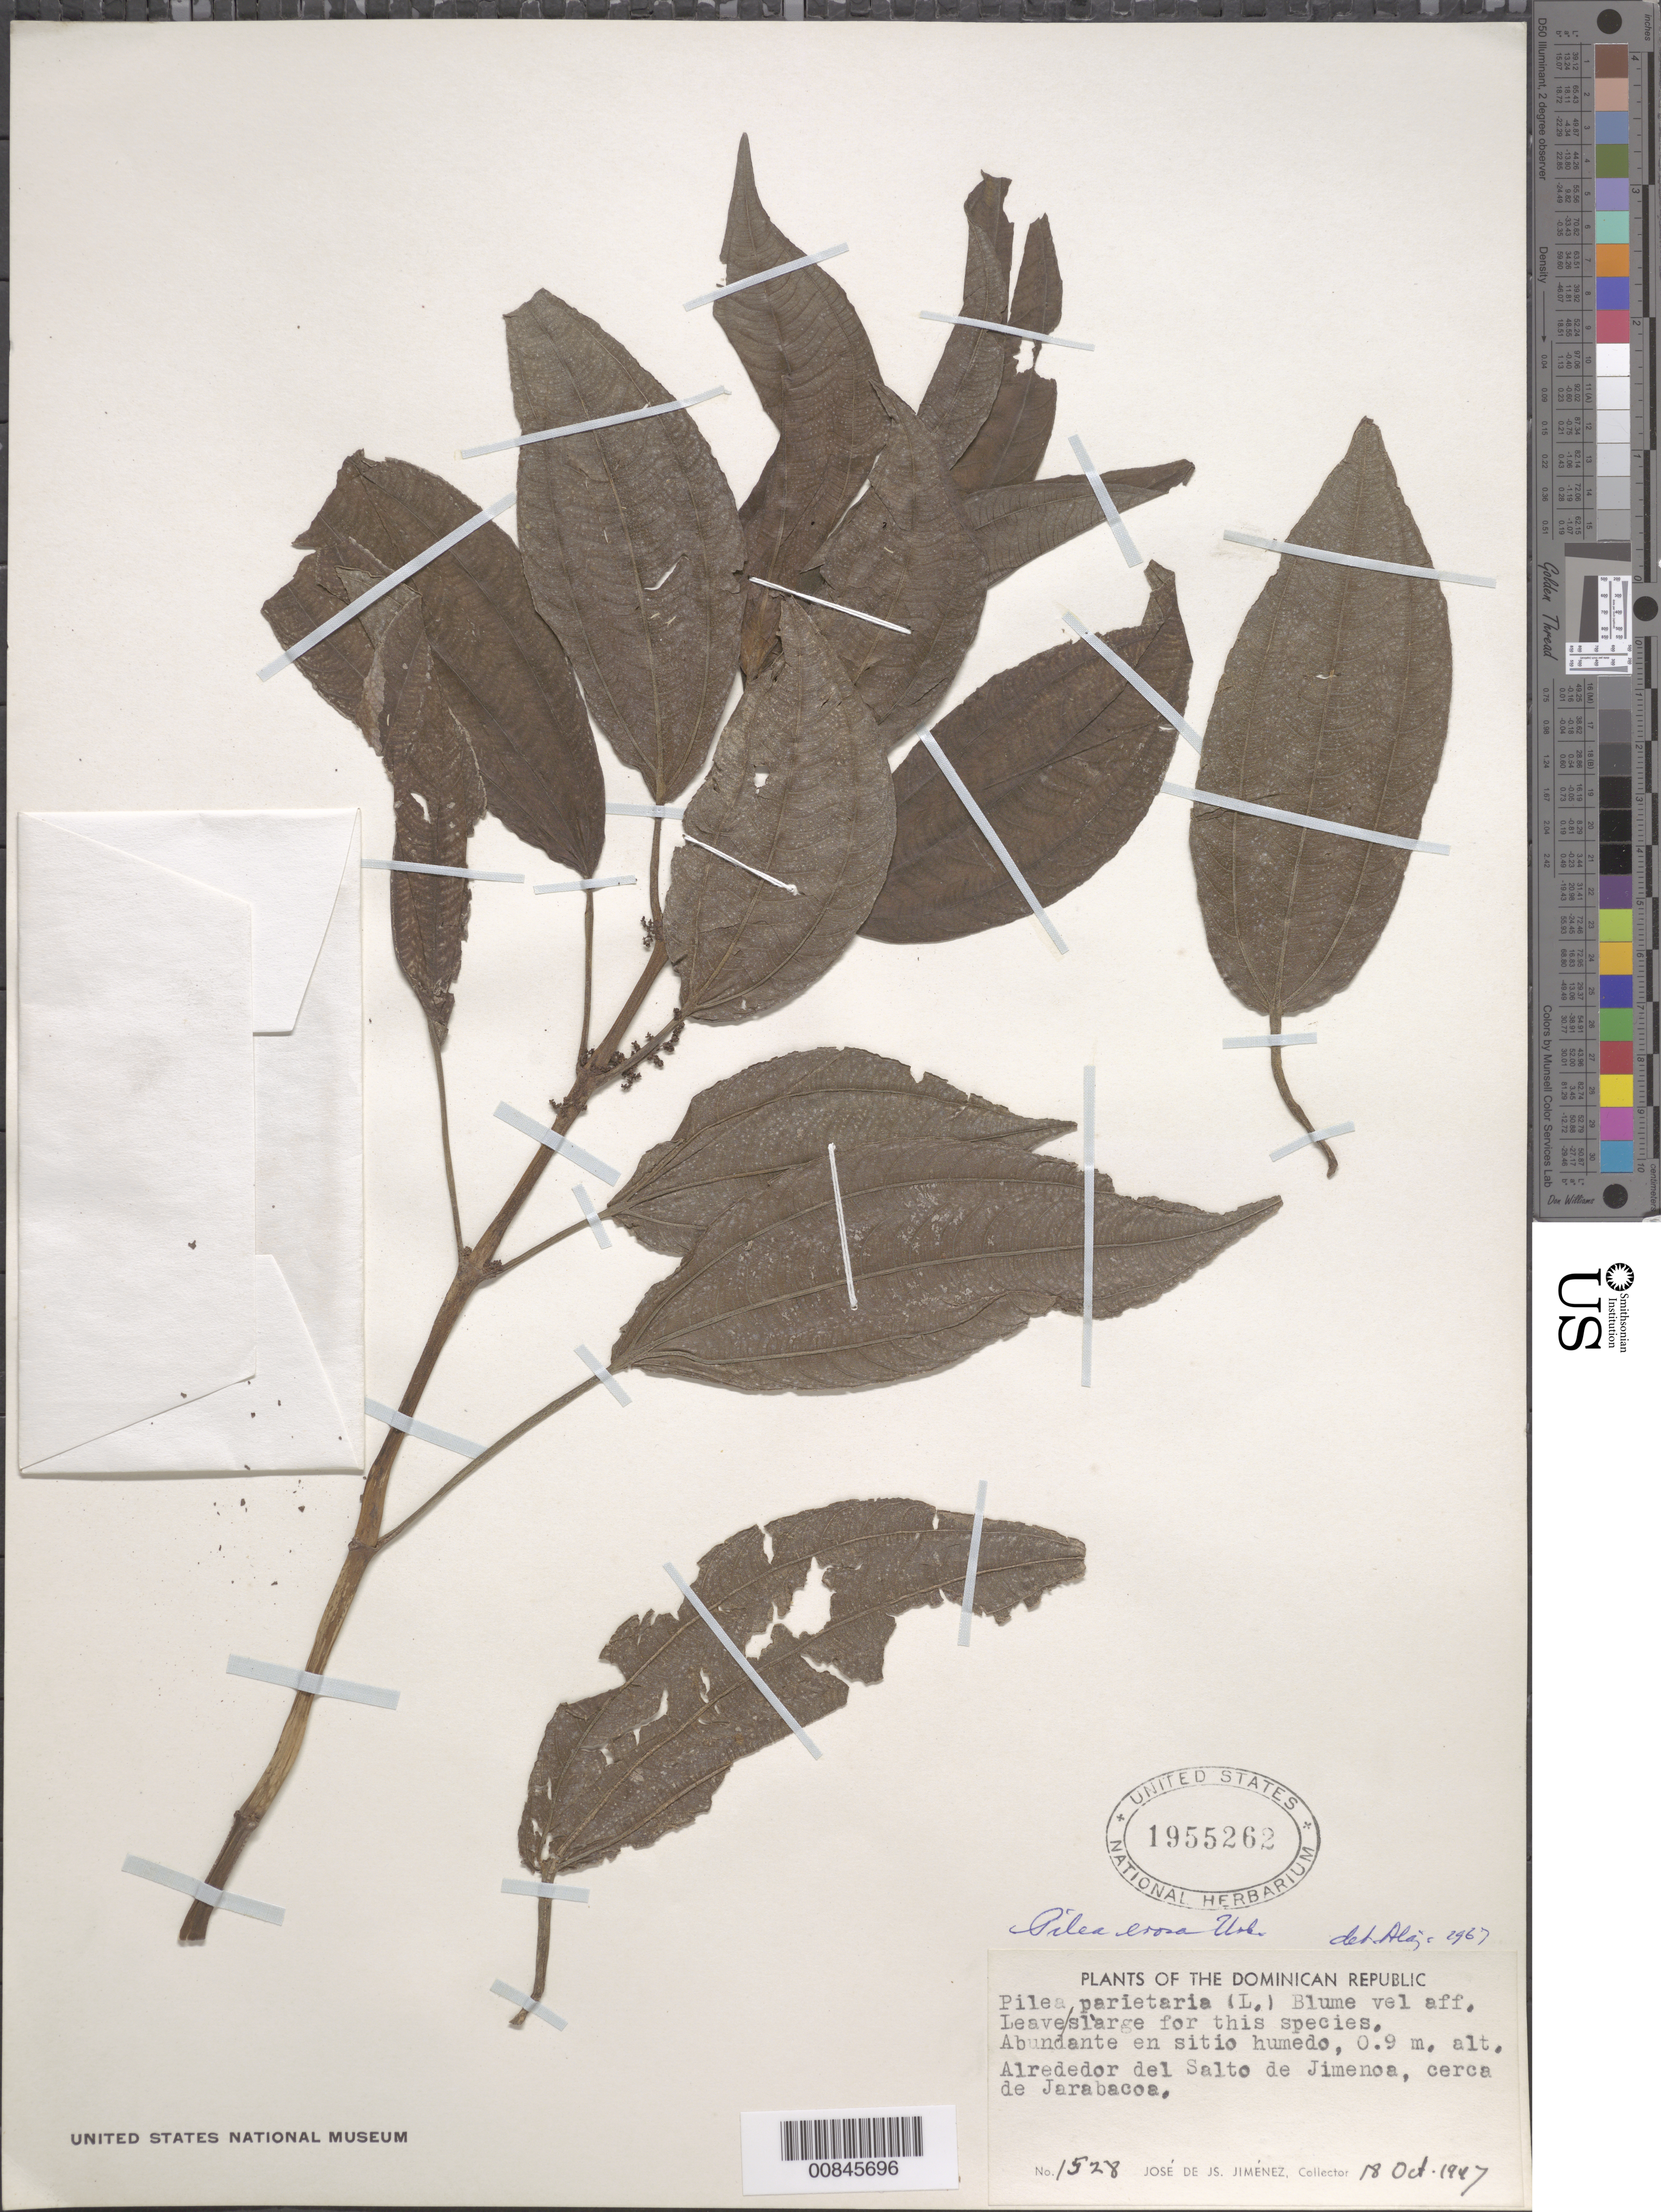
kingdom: Plantae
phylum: Tracheophyta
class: Magnoliopsida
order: Rosales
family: Urticaceae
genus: Pilea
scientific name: Pilea erosa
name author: Urb.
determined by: Liogier, Alain H.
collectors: J. J. Jiménez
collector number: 1528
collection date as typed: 18 Oct 1947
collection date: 1947-10-18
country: Dominican Republic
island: Hispaniola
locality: Alrededor del Salto de Jimenoa, cerca de Jarabacoa.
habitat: Abundante en sitio húmedo.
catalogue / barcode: US 1955262